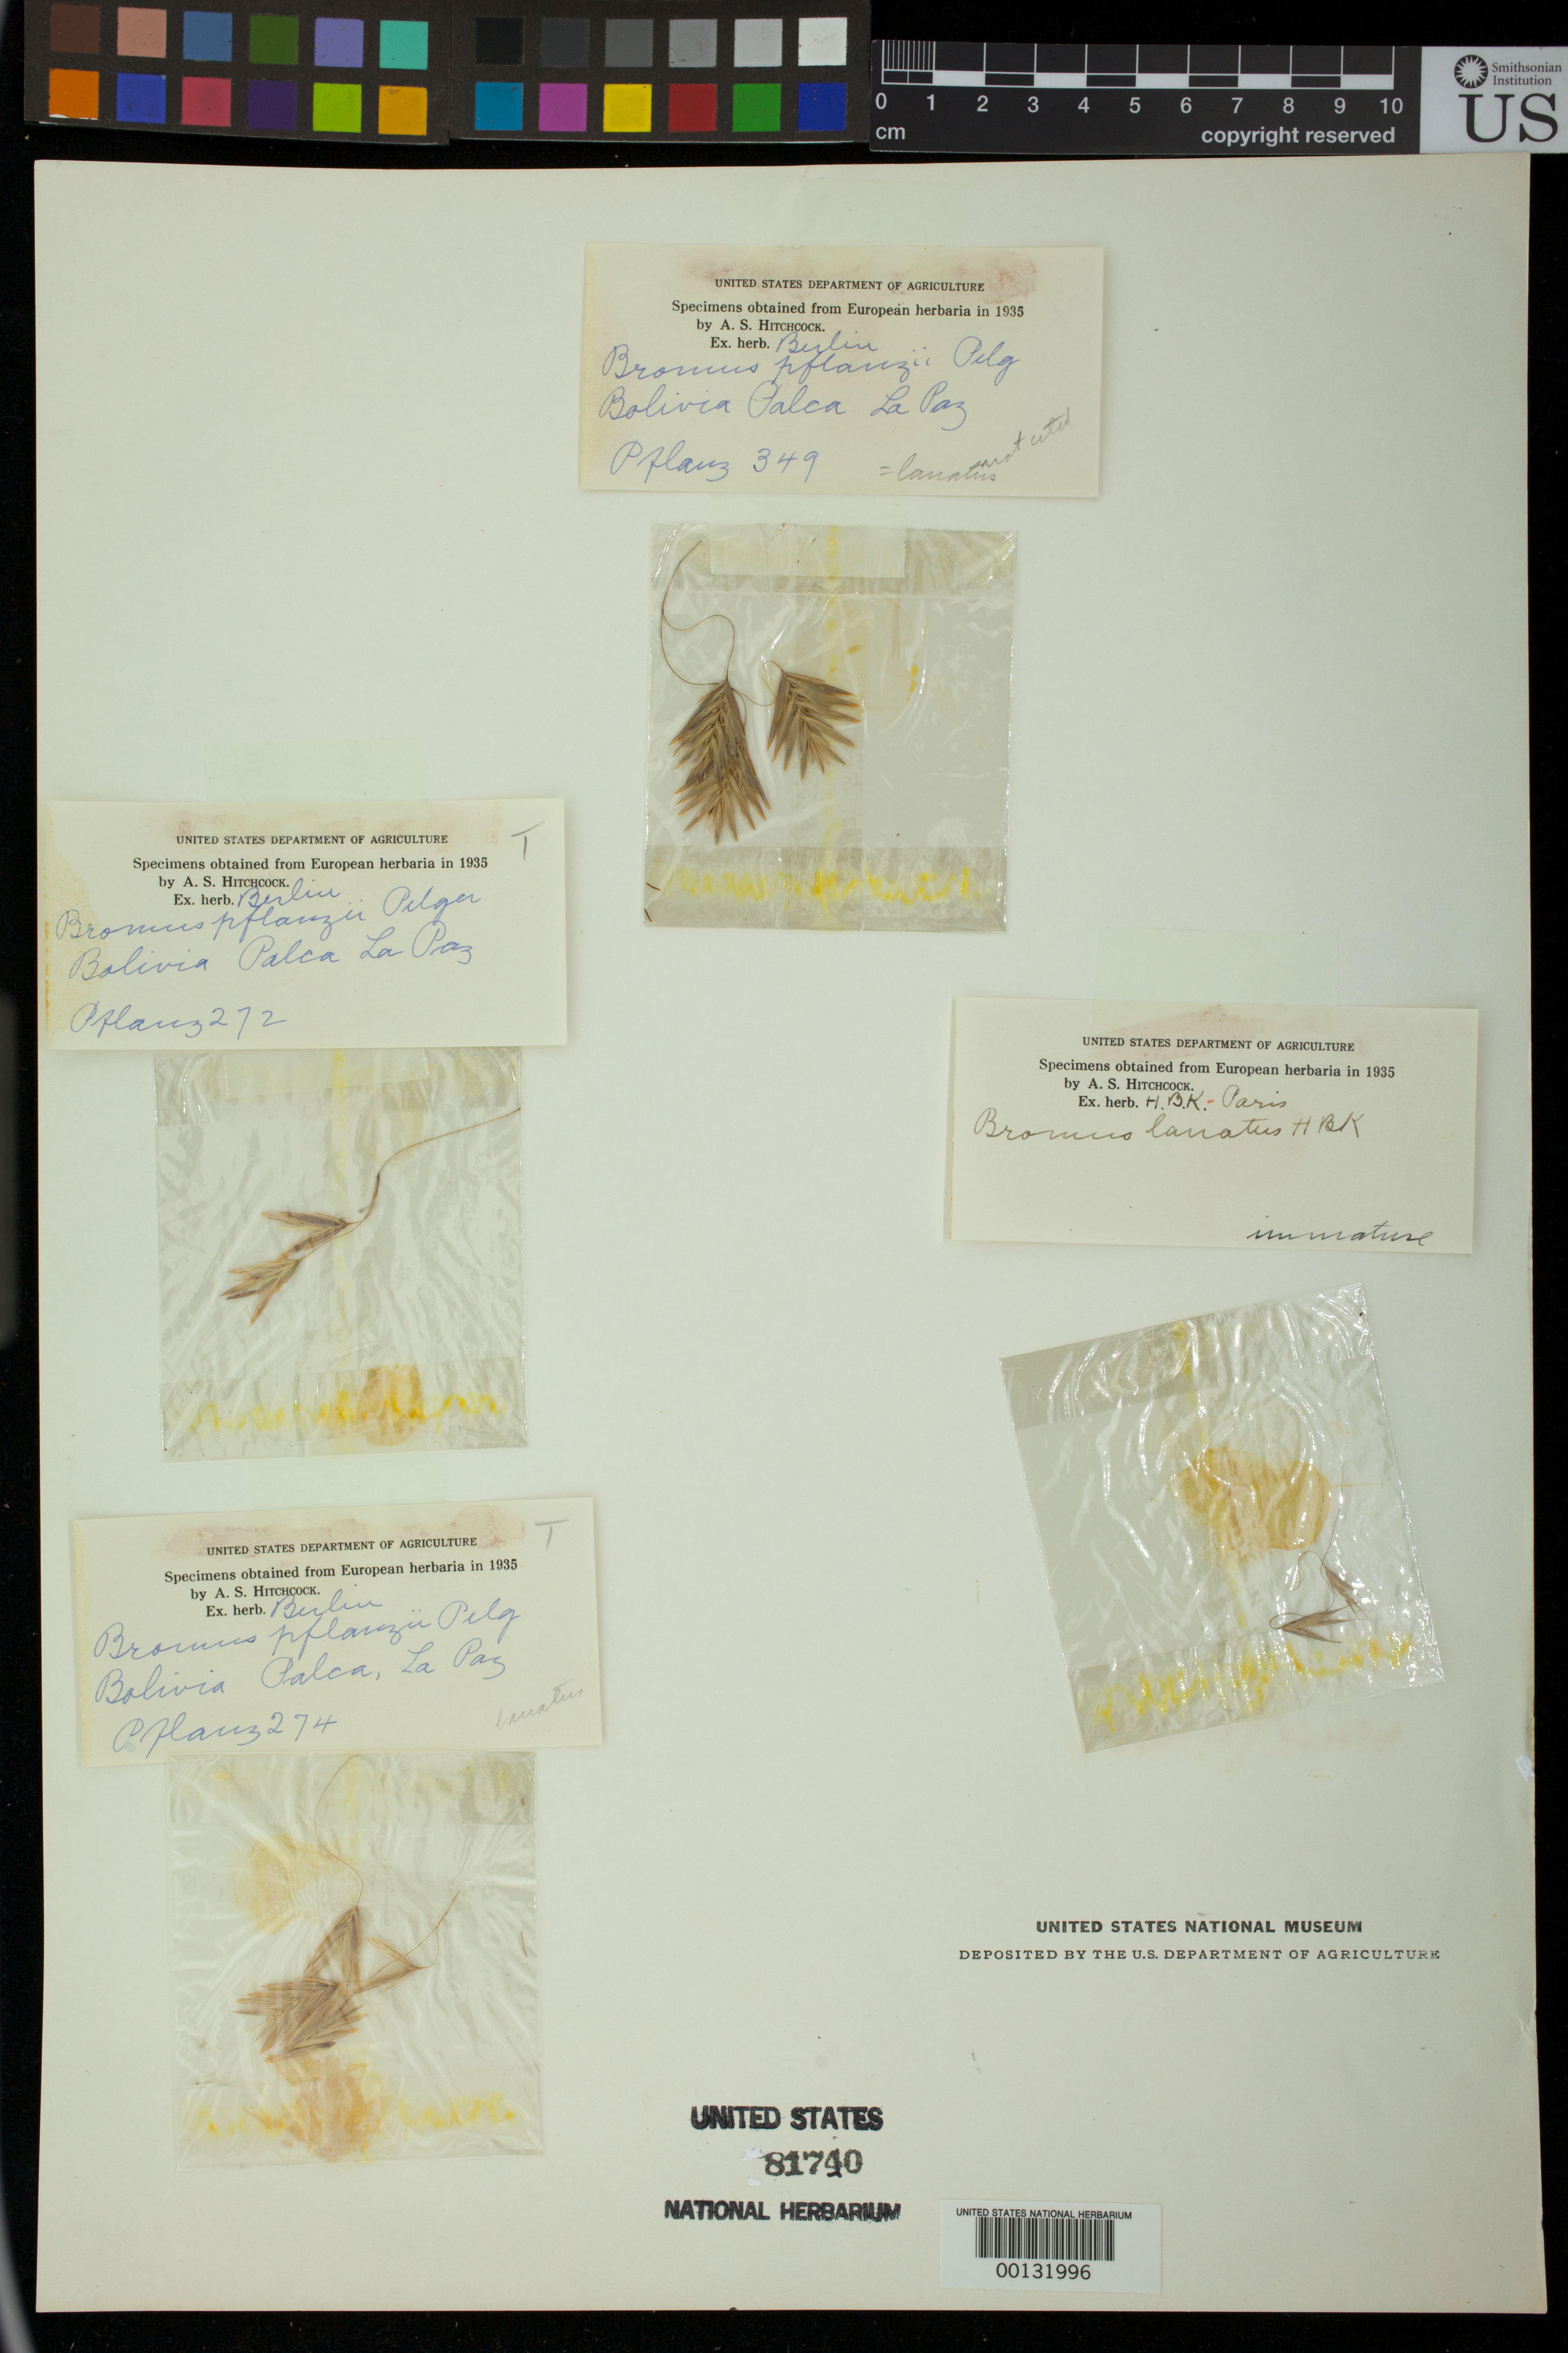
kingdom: Plantae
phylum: Tracheophyta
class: Liliopsida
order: Poales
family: Poaceae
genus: Bromus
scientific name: Bromus pflanzii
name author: Pilg.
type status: Isosyntype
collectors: K. Pflanz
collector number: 272, 274, 349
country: Bolivia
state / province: La Paz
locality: Palca.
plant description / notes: Fragmentary material of type specimens ex herb. Berlin. Multiple elements on sheet, Pflanz 272, 274, 349 (all isosyntypes); also on sheet is fragmentary material ex herb. H.B.K. (Paris) labeled as "Bromus lanatus HBK", possibly as a type of that name but without any collection data.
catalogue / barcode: US 81740